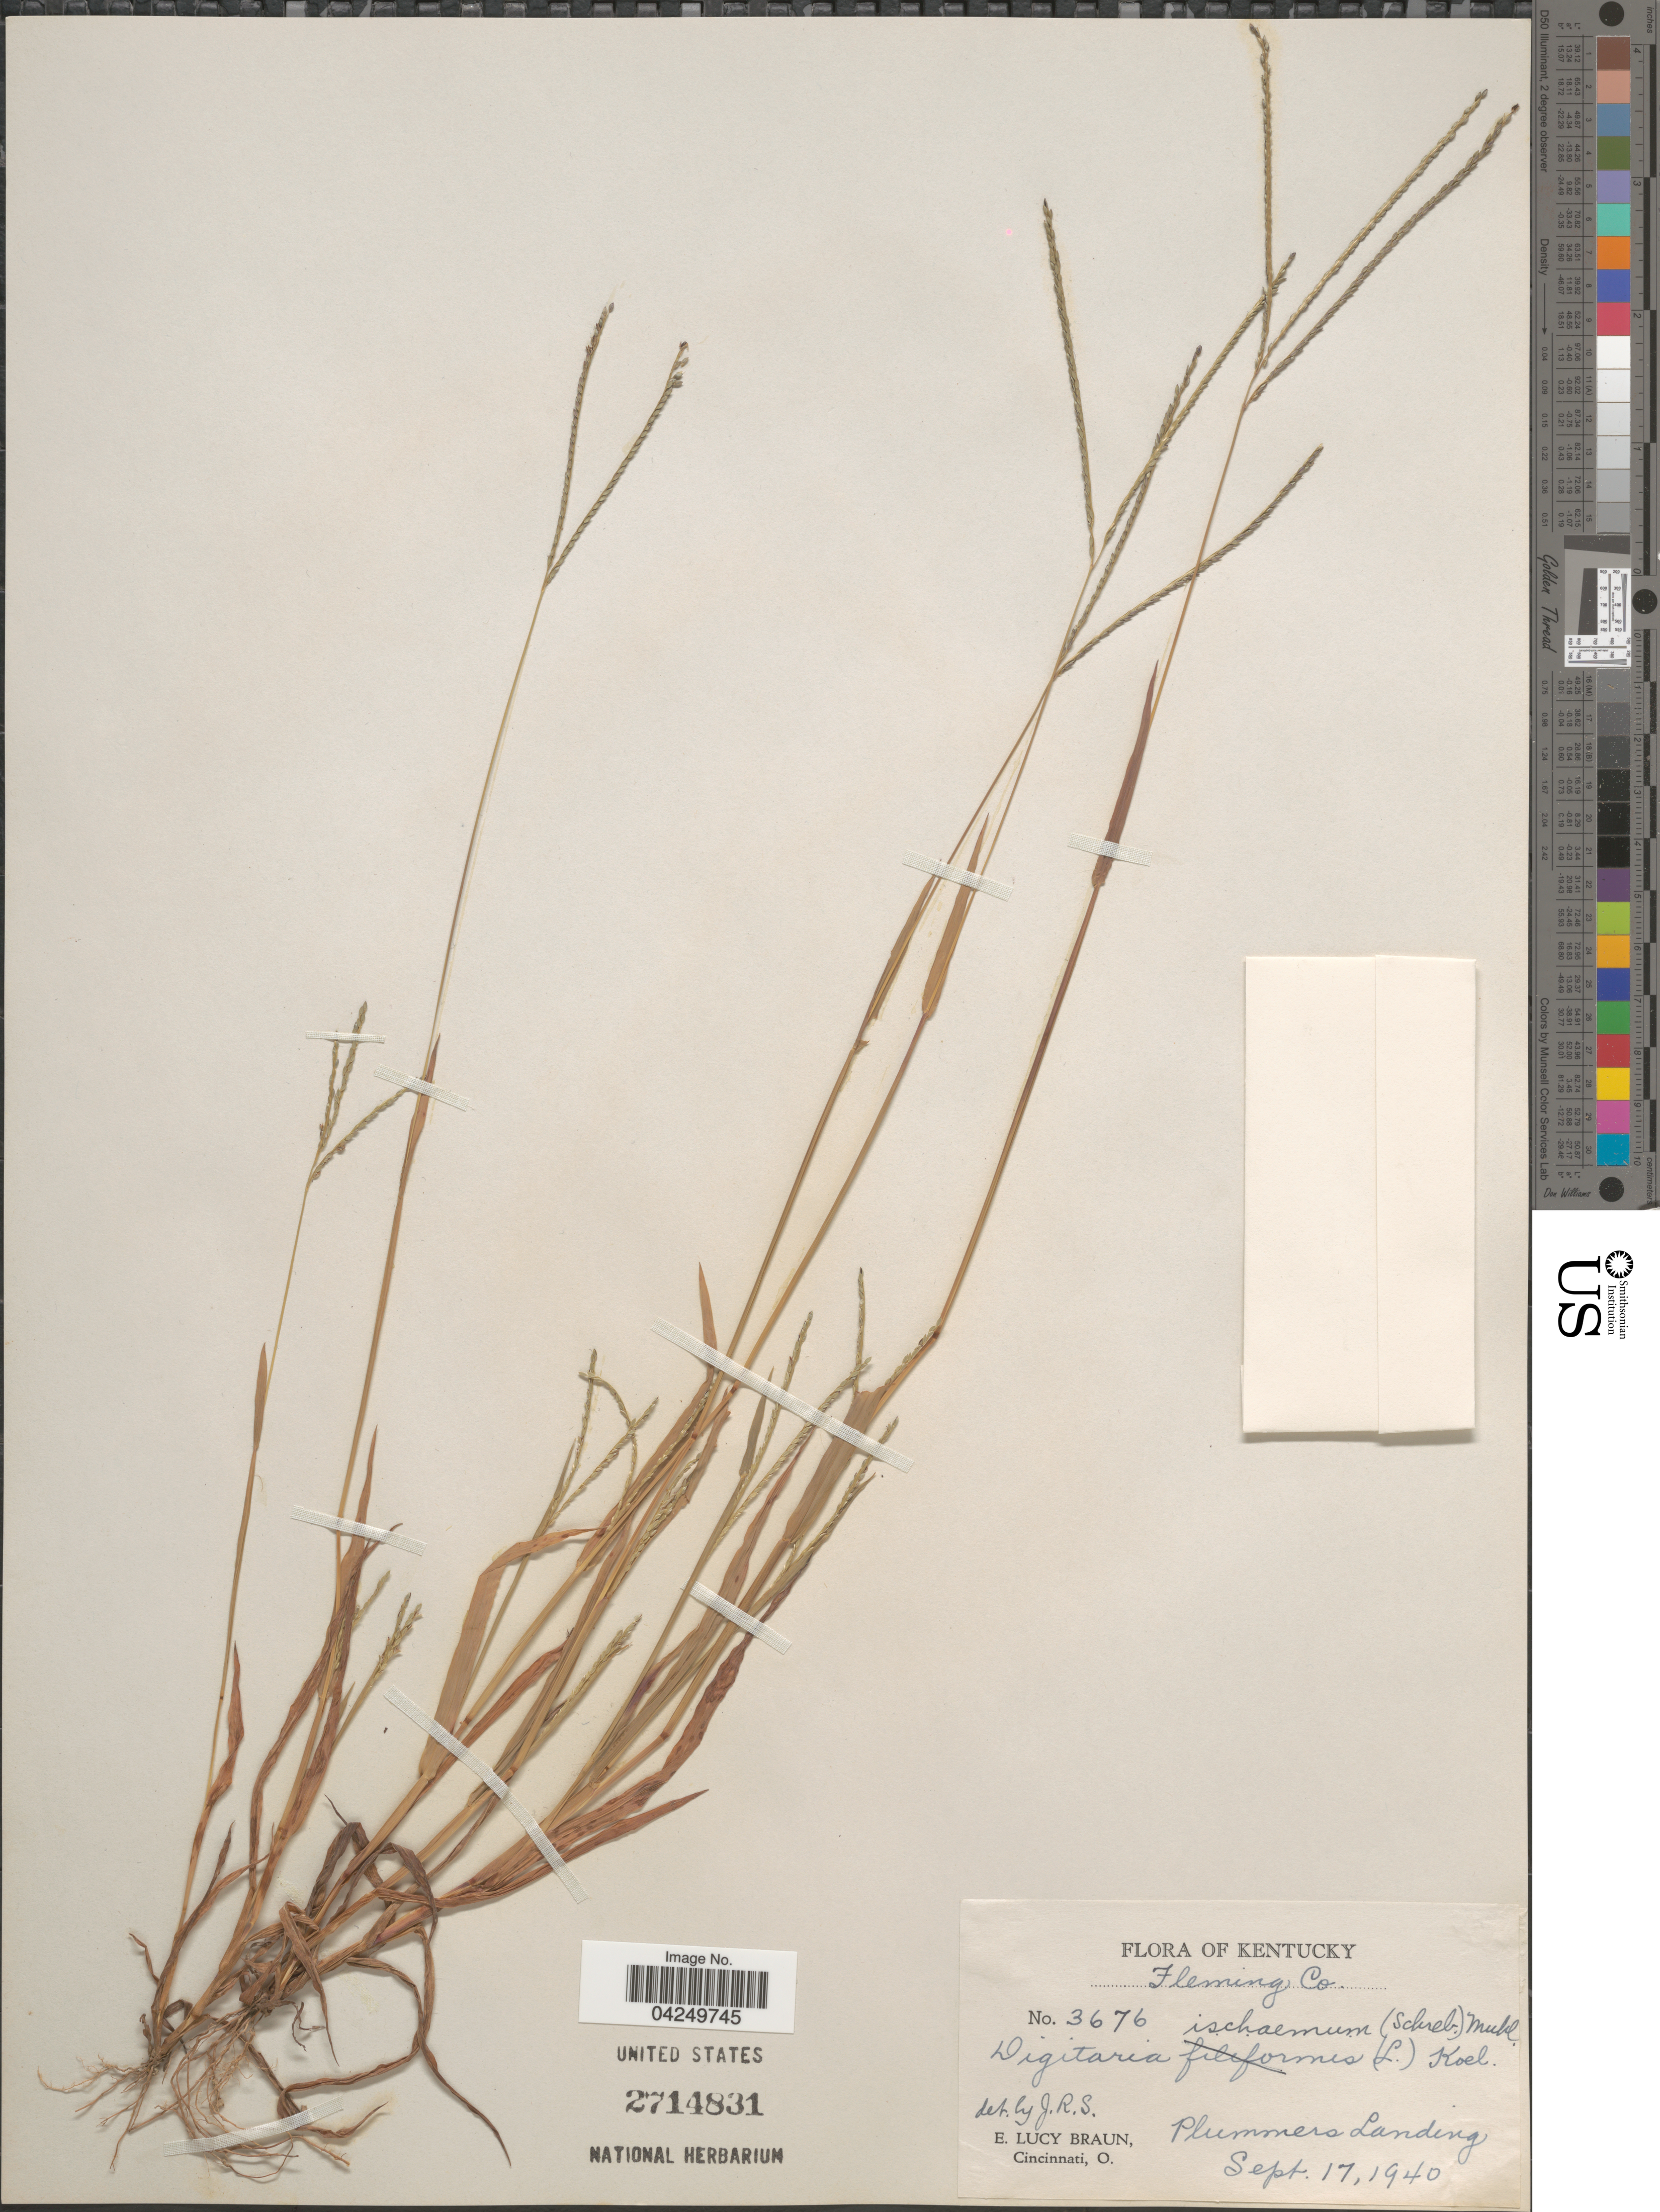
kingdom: Plantae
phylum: Tracheophyta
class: Liliopsida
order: Poales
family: Poaceae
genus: Digitaria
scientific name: Digitaria ischaemum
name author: (Schreber) Schreber ex Muhl.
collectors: E. L. Braun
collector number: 3676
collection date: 1940-09-17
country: United States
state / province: Kentucky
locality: Fleming Co. Plummers Landing.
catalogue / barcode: US 2714831